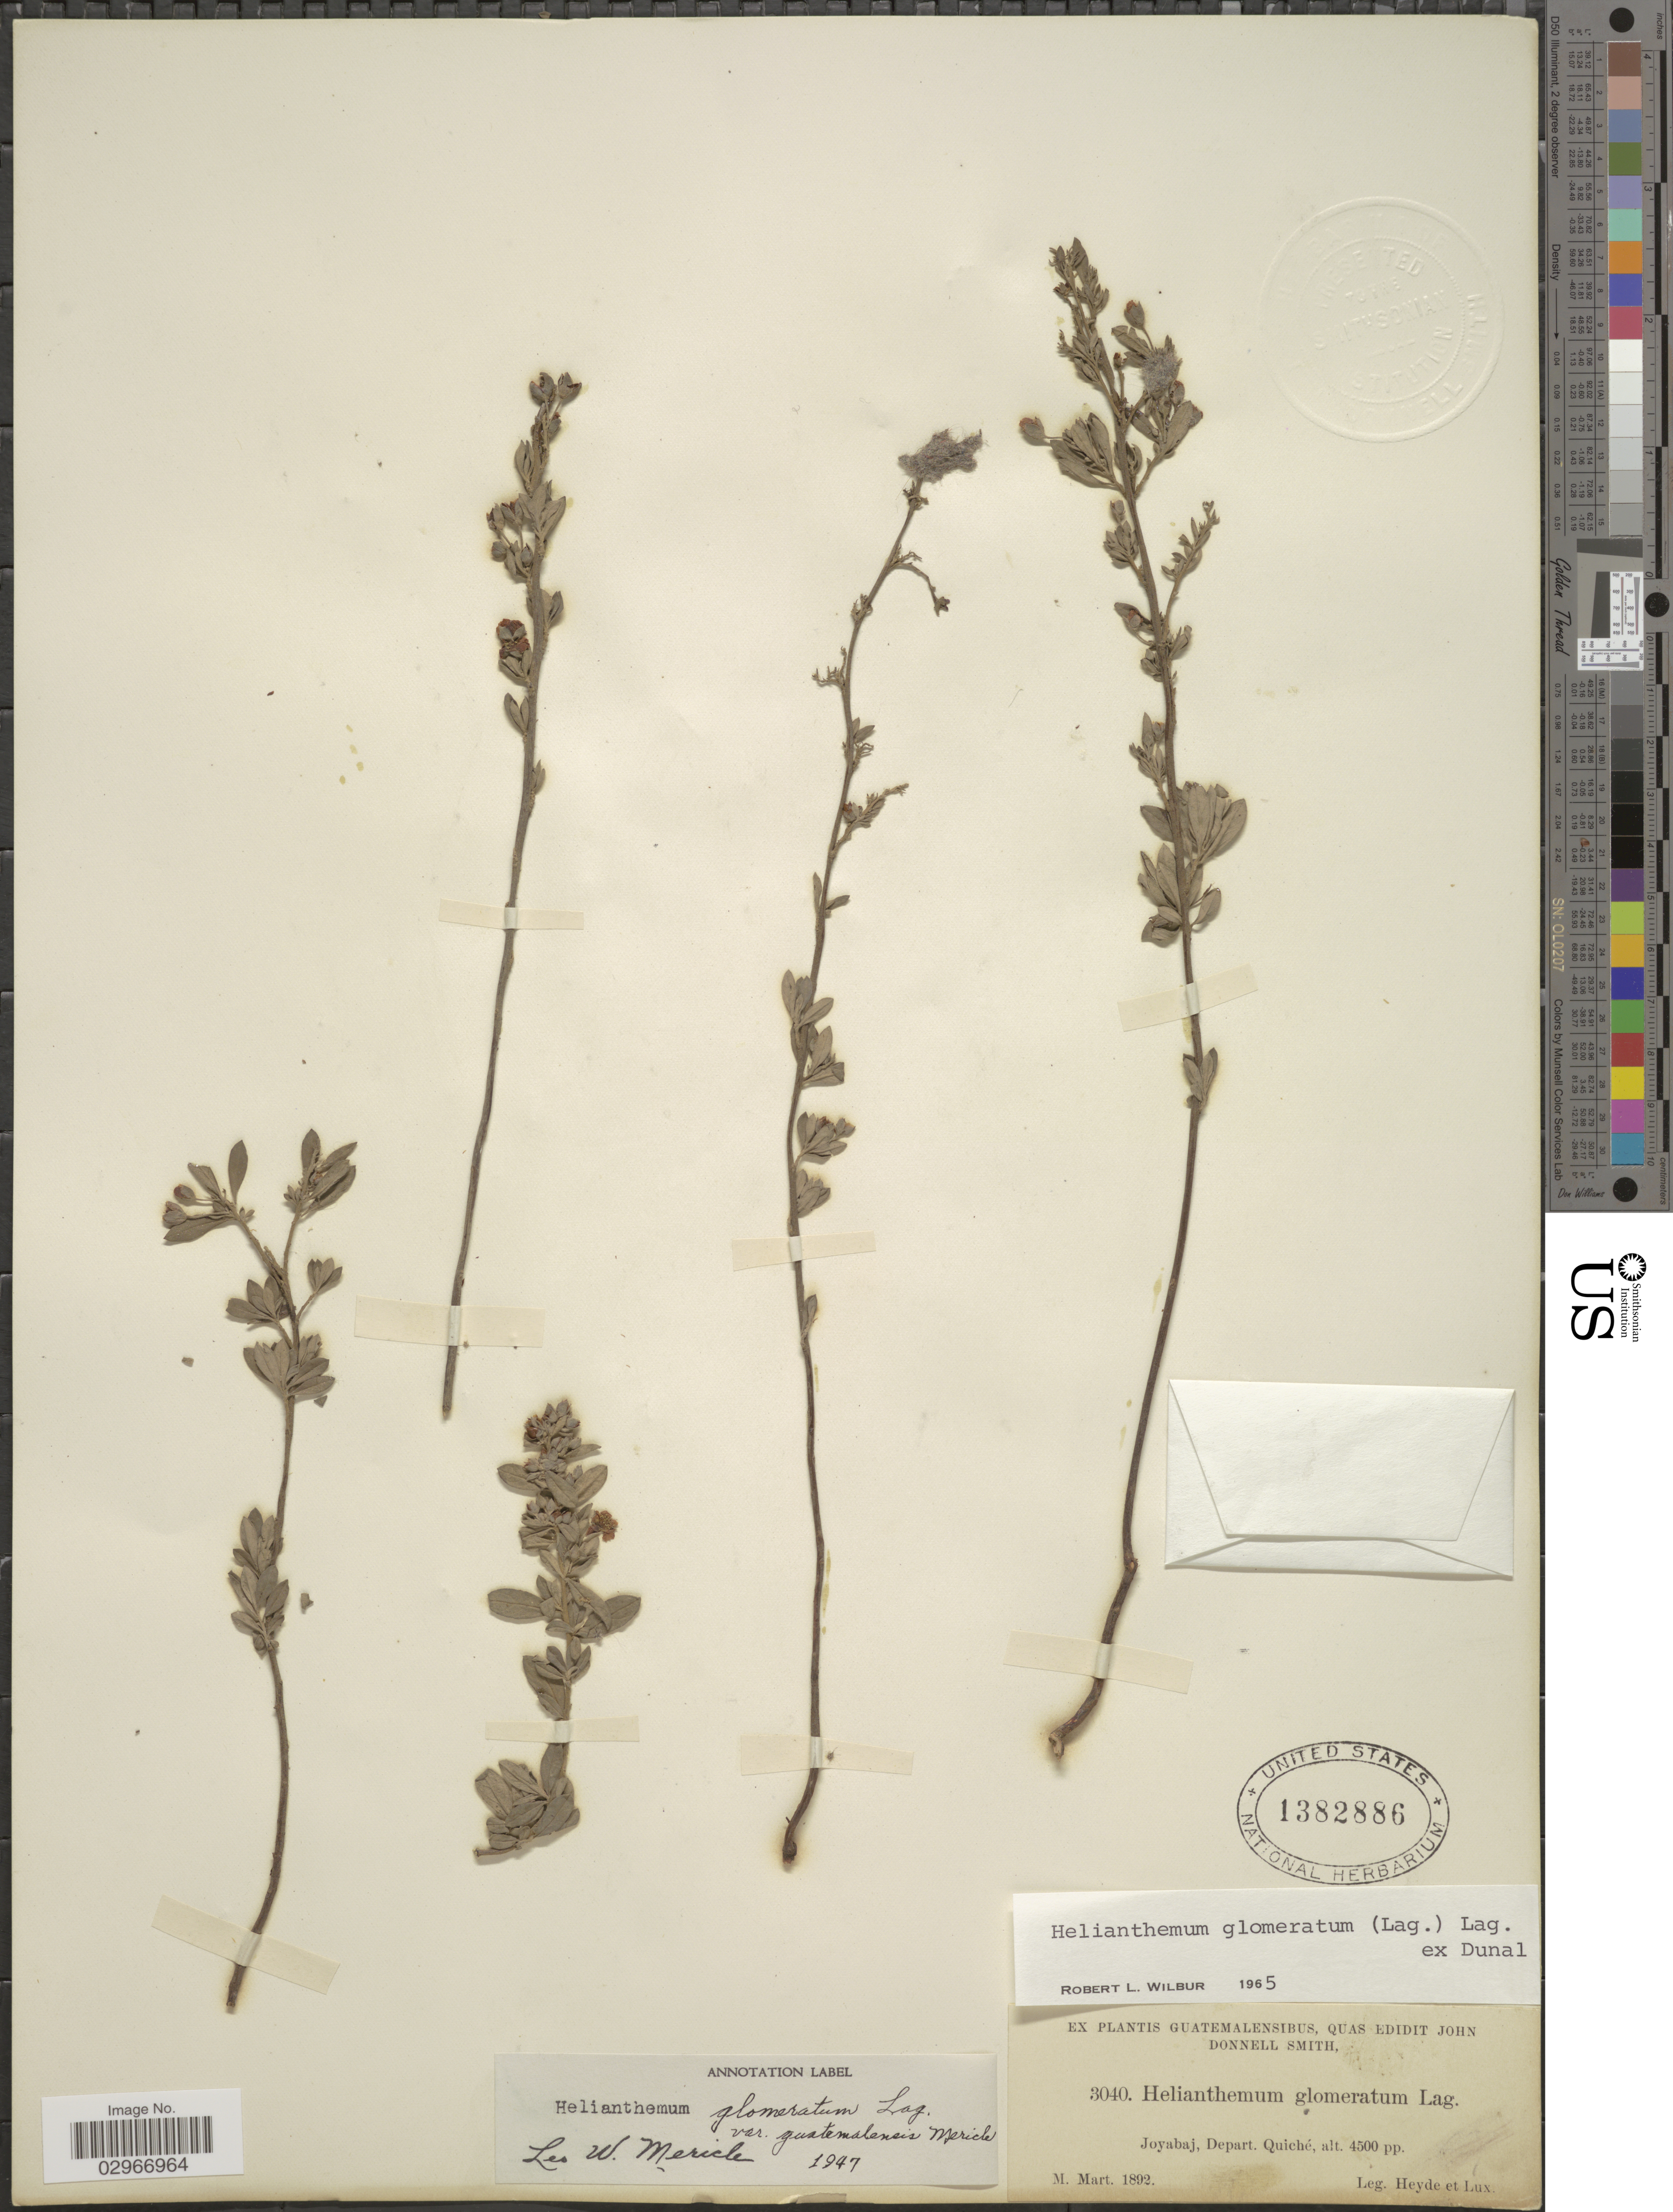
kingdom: Plantae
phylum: Tracheophyta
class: Magnoliopsida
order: Malvales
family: Cistaceae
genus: Helianthemum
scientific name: Helianthemum glomeratum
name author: (Lag.) Lag. ex Dunal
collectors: Heyde & Lux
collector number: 3040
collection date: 1892-03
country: Guatemala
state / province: El Quiché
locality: Joyabaj, Depart. Quiché.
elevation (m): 1372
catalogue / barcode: US 1382886